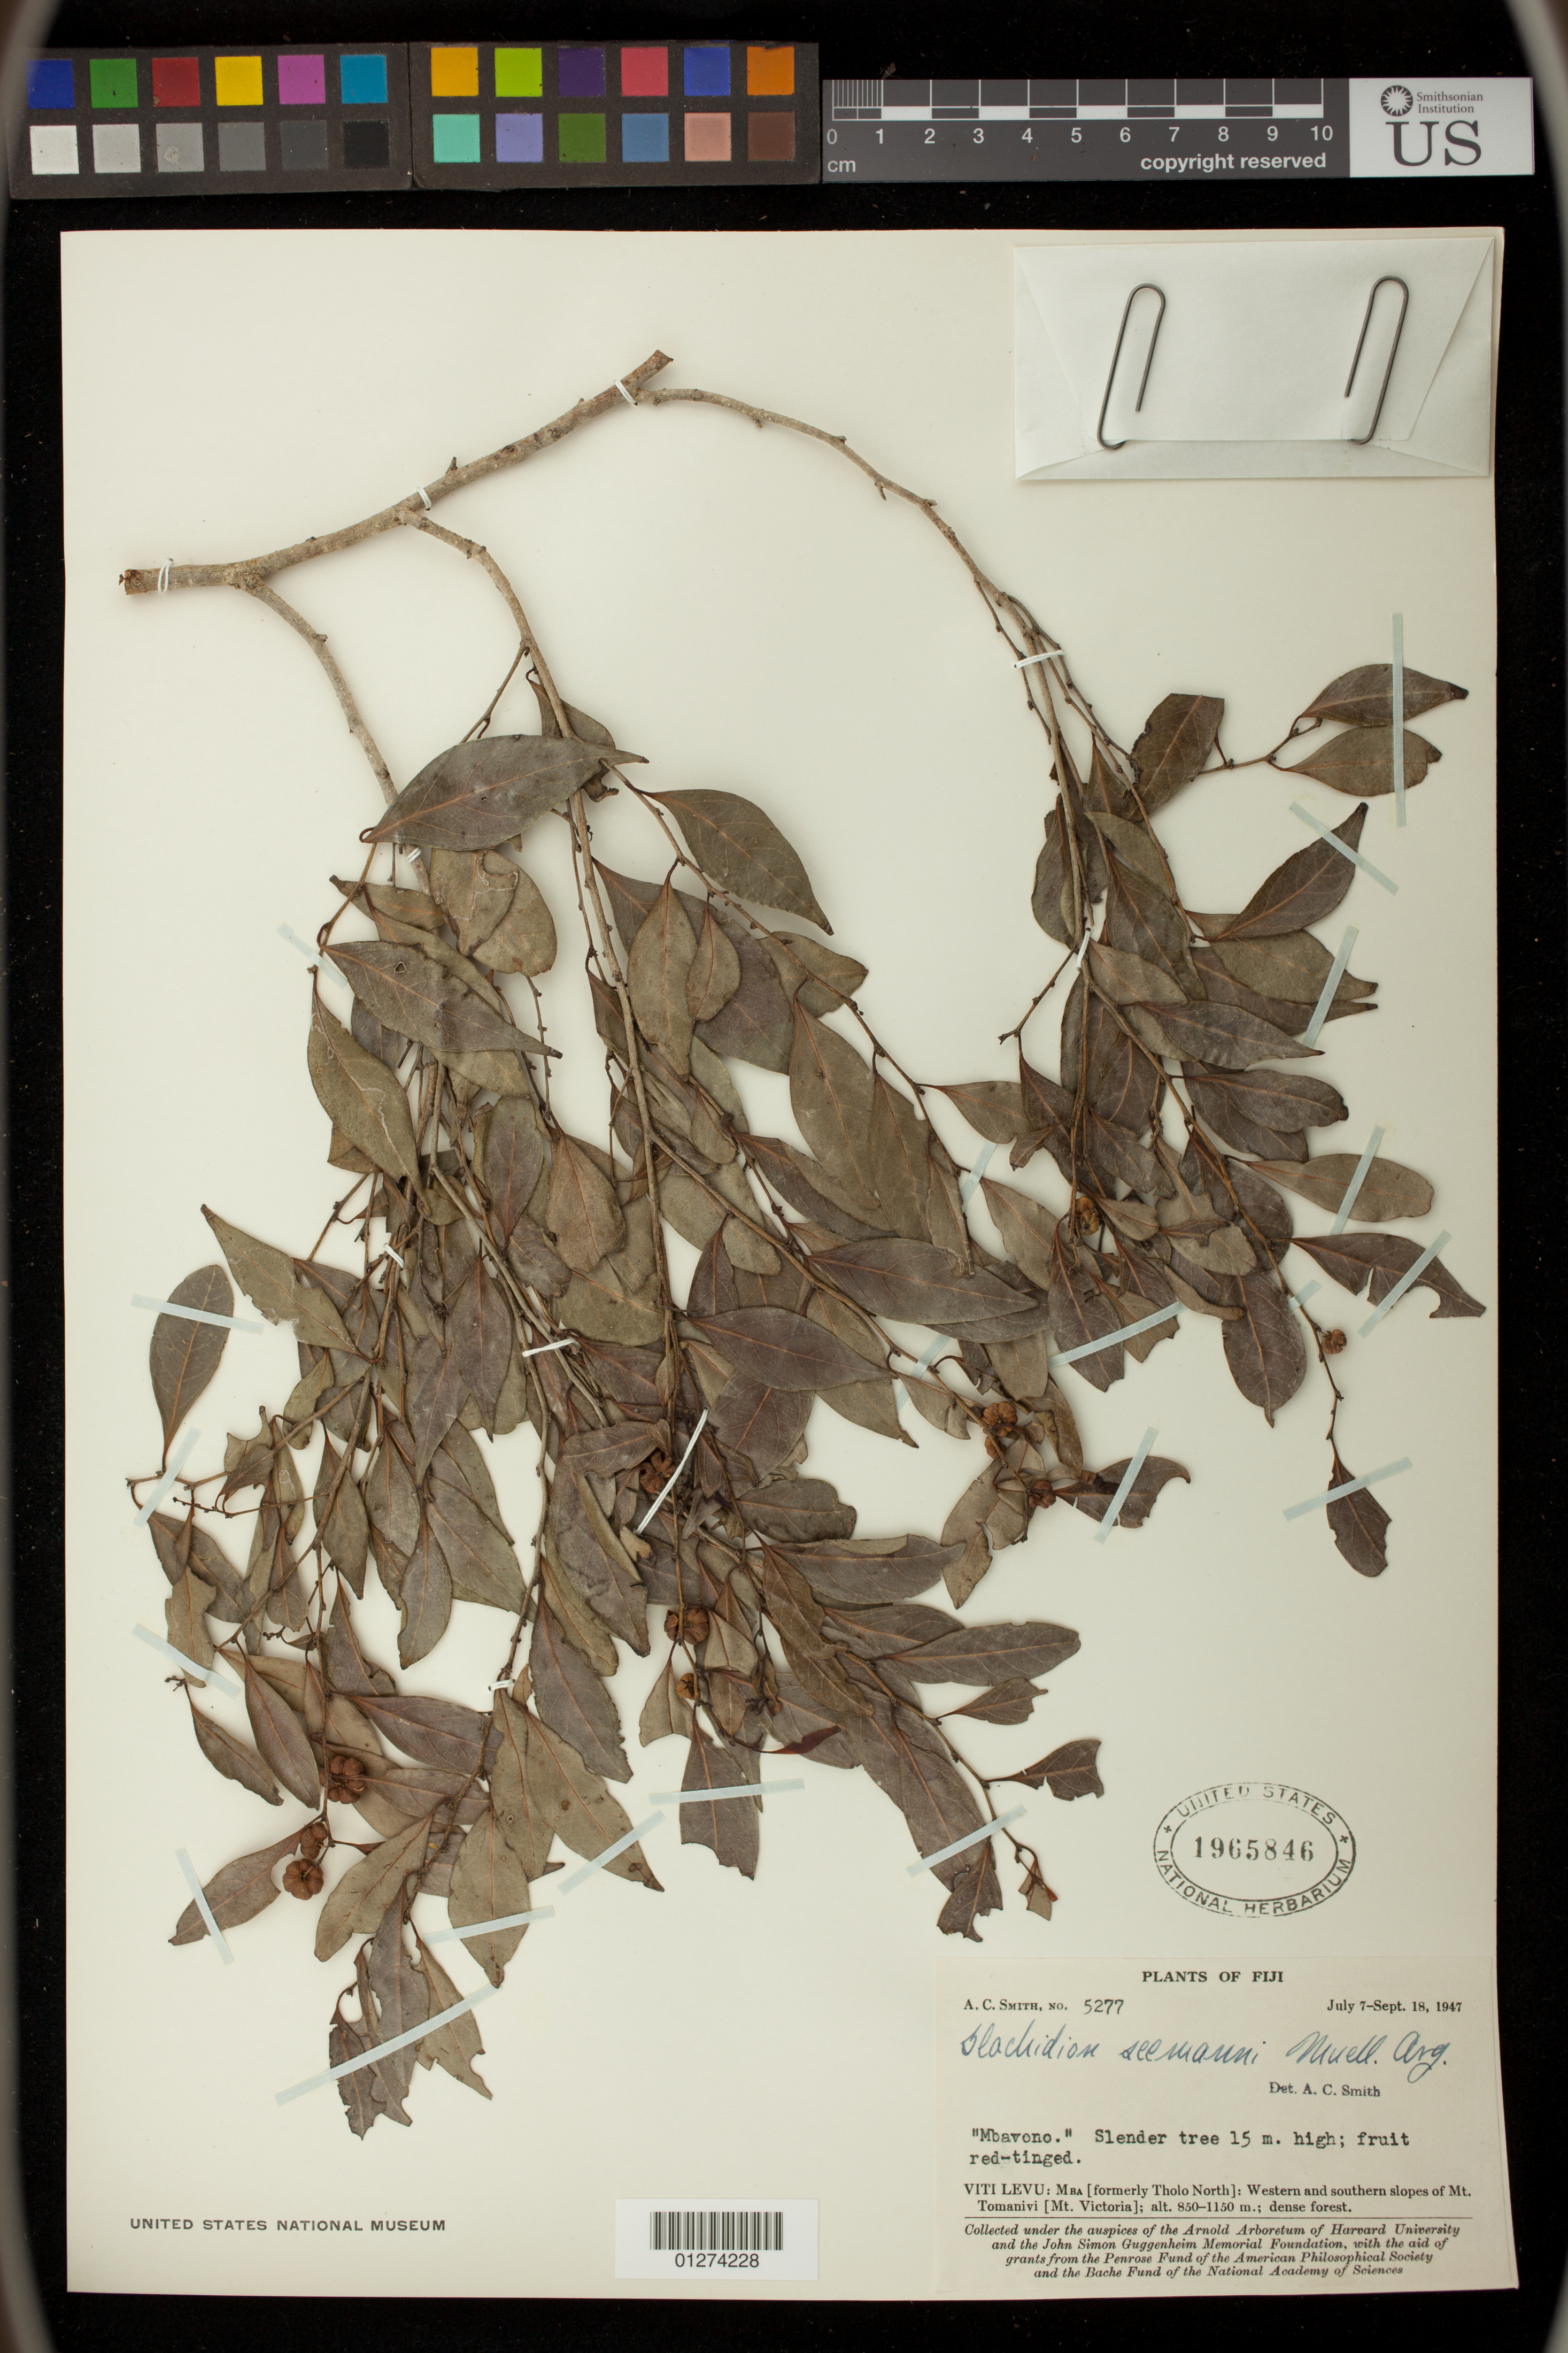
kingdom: Plantae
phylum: Tracheophyta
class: Magnoliopsida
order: Malpighiales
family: Phyllanthaceae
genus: Phyllanthus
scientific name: Phyllanthus seemannii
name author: (Müll. Arg.) Müll. Arg.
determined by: Wagner, W. L., (BOT), Smithsonian Institution - National Museum of Natural History (UNITED STATES)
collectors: A. C. Smith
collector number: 5277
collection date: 1947-07-07/1947-09-18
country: Fiji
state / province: Western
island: Viti Levu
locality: Mba [formerly Tholo North]: Western and southern slopes of Mt. Tomanivi [Mt. Victoria]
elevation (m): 850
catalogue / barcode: US 1965846